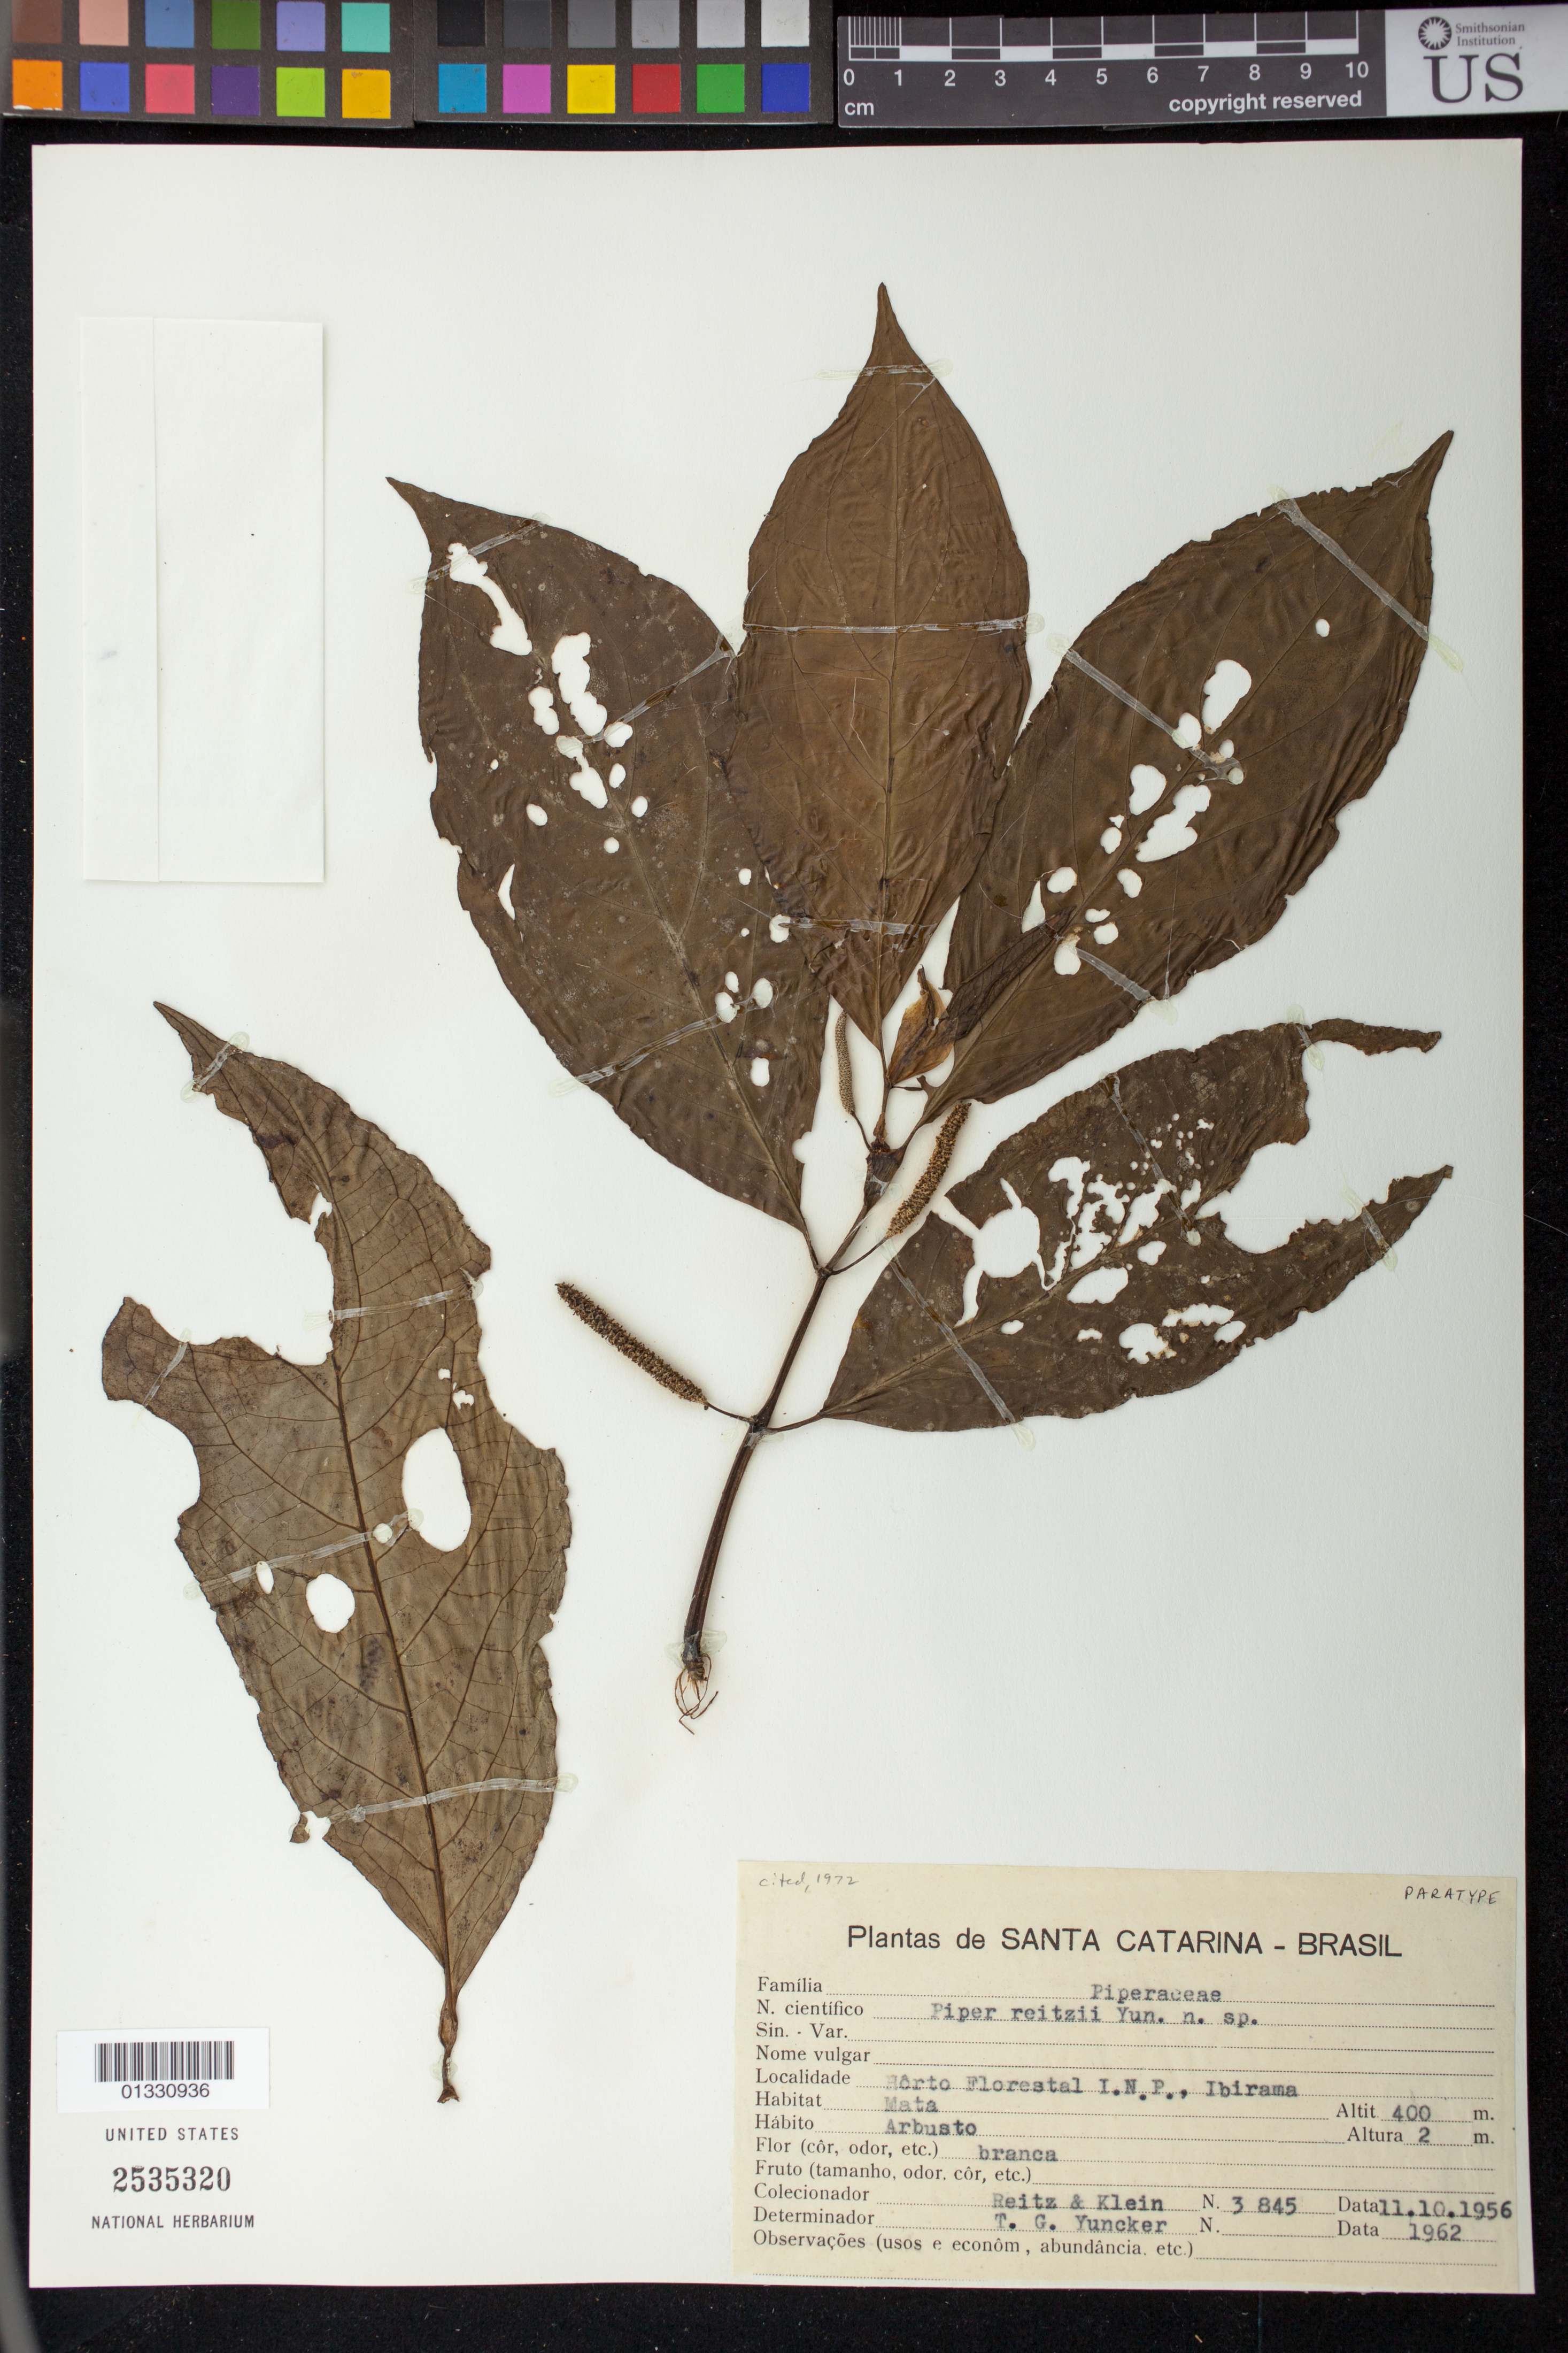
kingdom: Plantae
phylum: Tracheophyta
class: Magnoliopsida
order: Piperales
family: Piperaceae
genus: Piper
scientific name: Piper reitzii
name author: Yunck.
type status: Paratype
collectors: R. Reitz & R. M. Klein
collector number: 3845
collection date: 1956-10-11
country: Brazil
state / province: Santa Catarina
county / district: Ibirama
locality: Horto Florestal I.N.P.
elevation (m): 400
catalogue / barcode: US 2535320